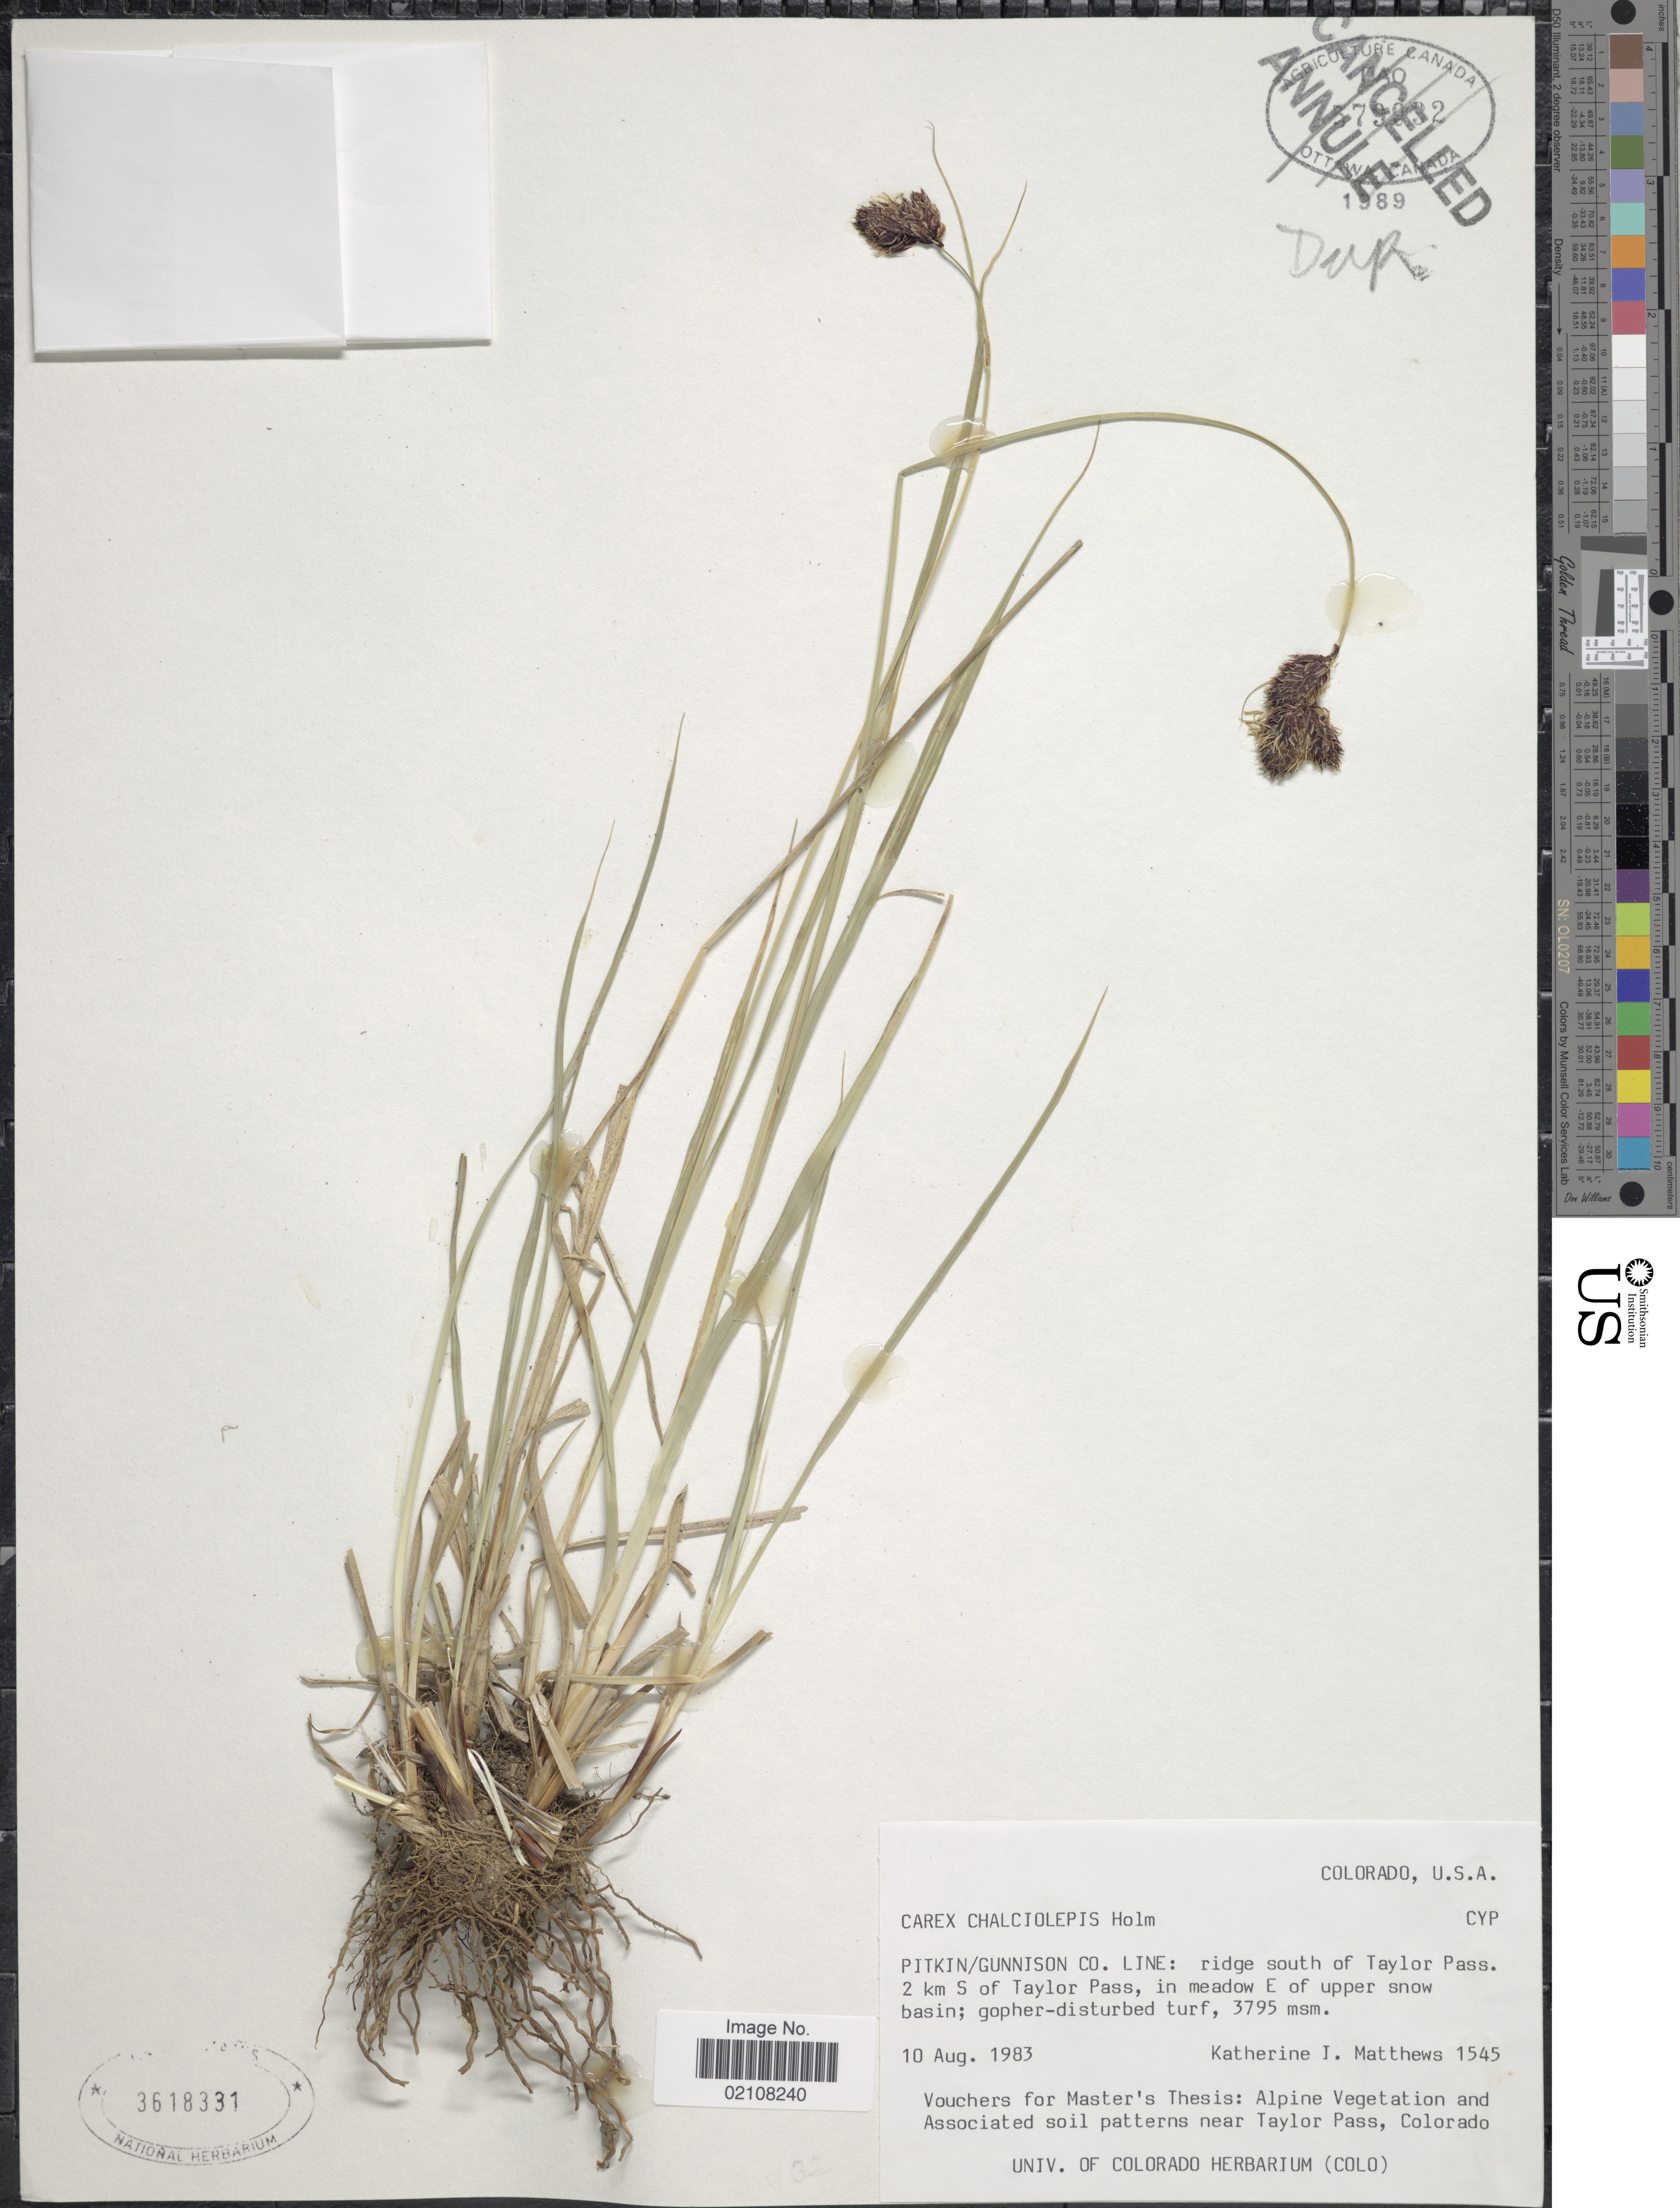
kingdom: Plantae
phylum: Tracheophyta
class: Liliopsida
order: Poales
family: Cyperaceae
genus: Carex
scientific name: Carex chalciolepis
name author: Holm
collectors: K. Matthews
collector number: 1545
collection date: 1983-08-10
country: United States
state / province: Colorado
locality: Pitkin/Gunnison Co. Line: ridge south of Taylor Pass, 2 km S of Taylor Pass, in meadow E of upper snow basin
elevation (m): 3795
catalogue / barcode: US 3618331